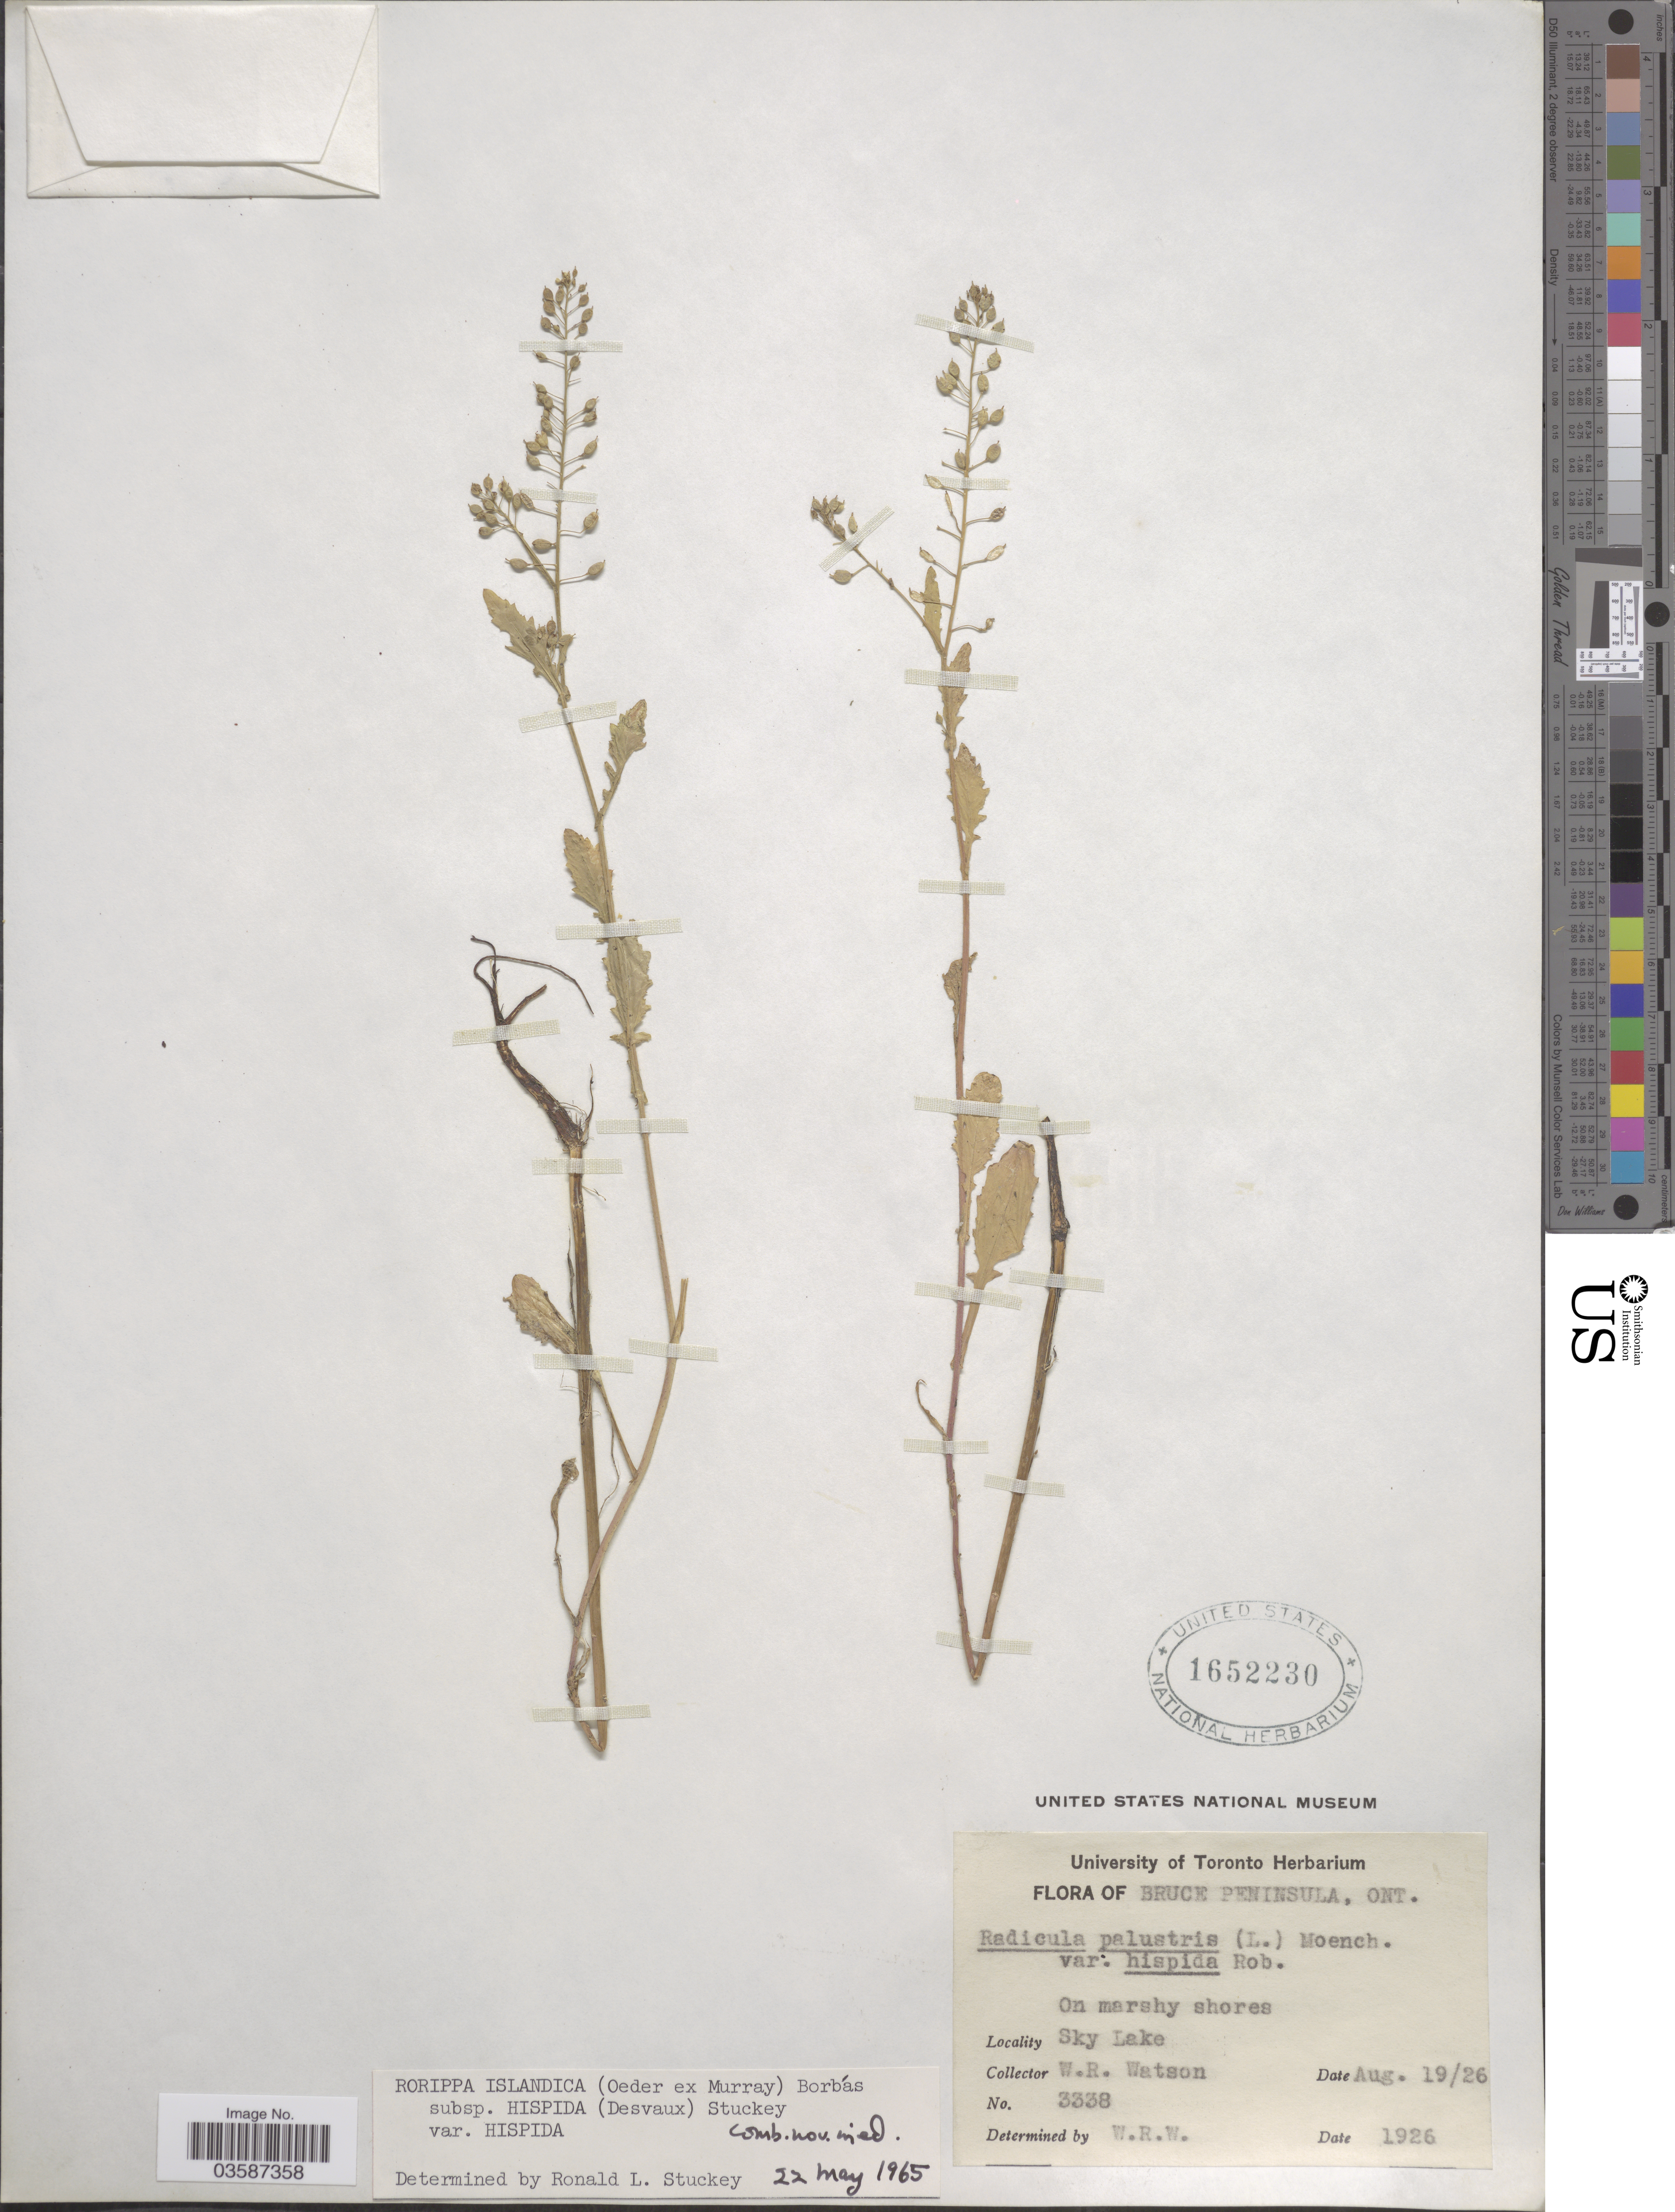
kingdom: Plantae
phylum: Tracheophyta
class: Magnoliopsida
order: Brassicales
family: Brassicaceae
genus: Rorippa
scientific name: Rorippa islandica var. hispida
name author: (Desv.) Butters & Abbe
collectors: W. R. Watson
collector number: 3338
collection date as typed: Transcribed d/m/y: 19/8/26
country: Canada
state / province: Ontario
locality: Bruce Peninsula. Sky Lake.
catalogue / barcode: US 1652230